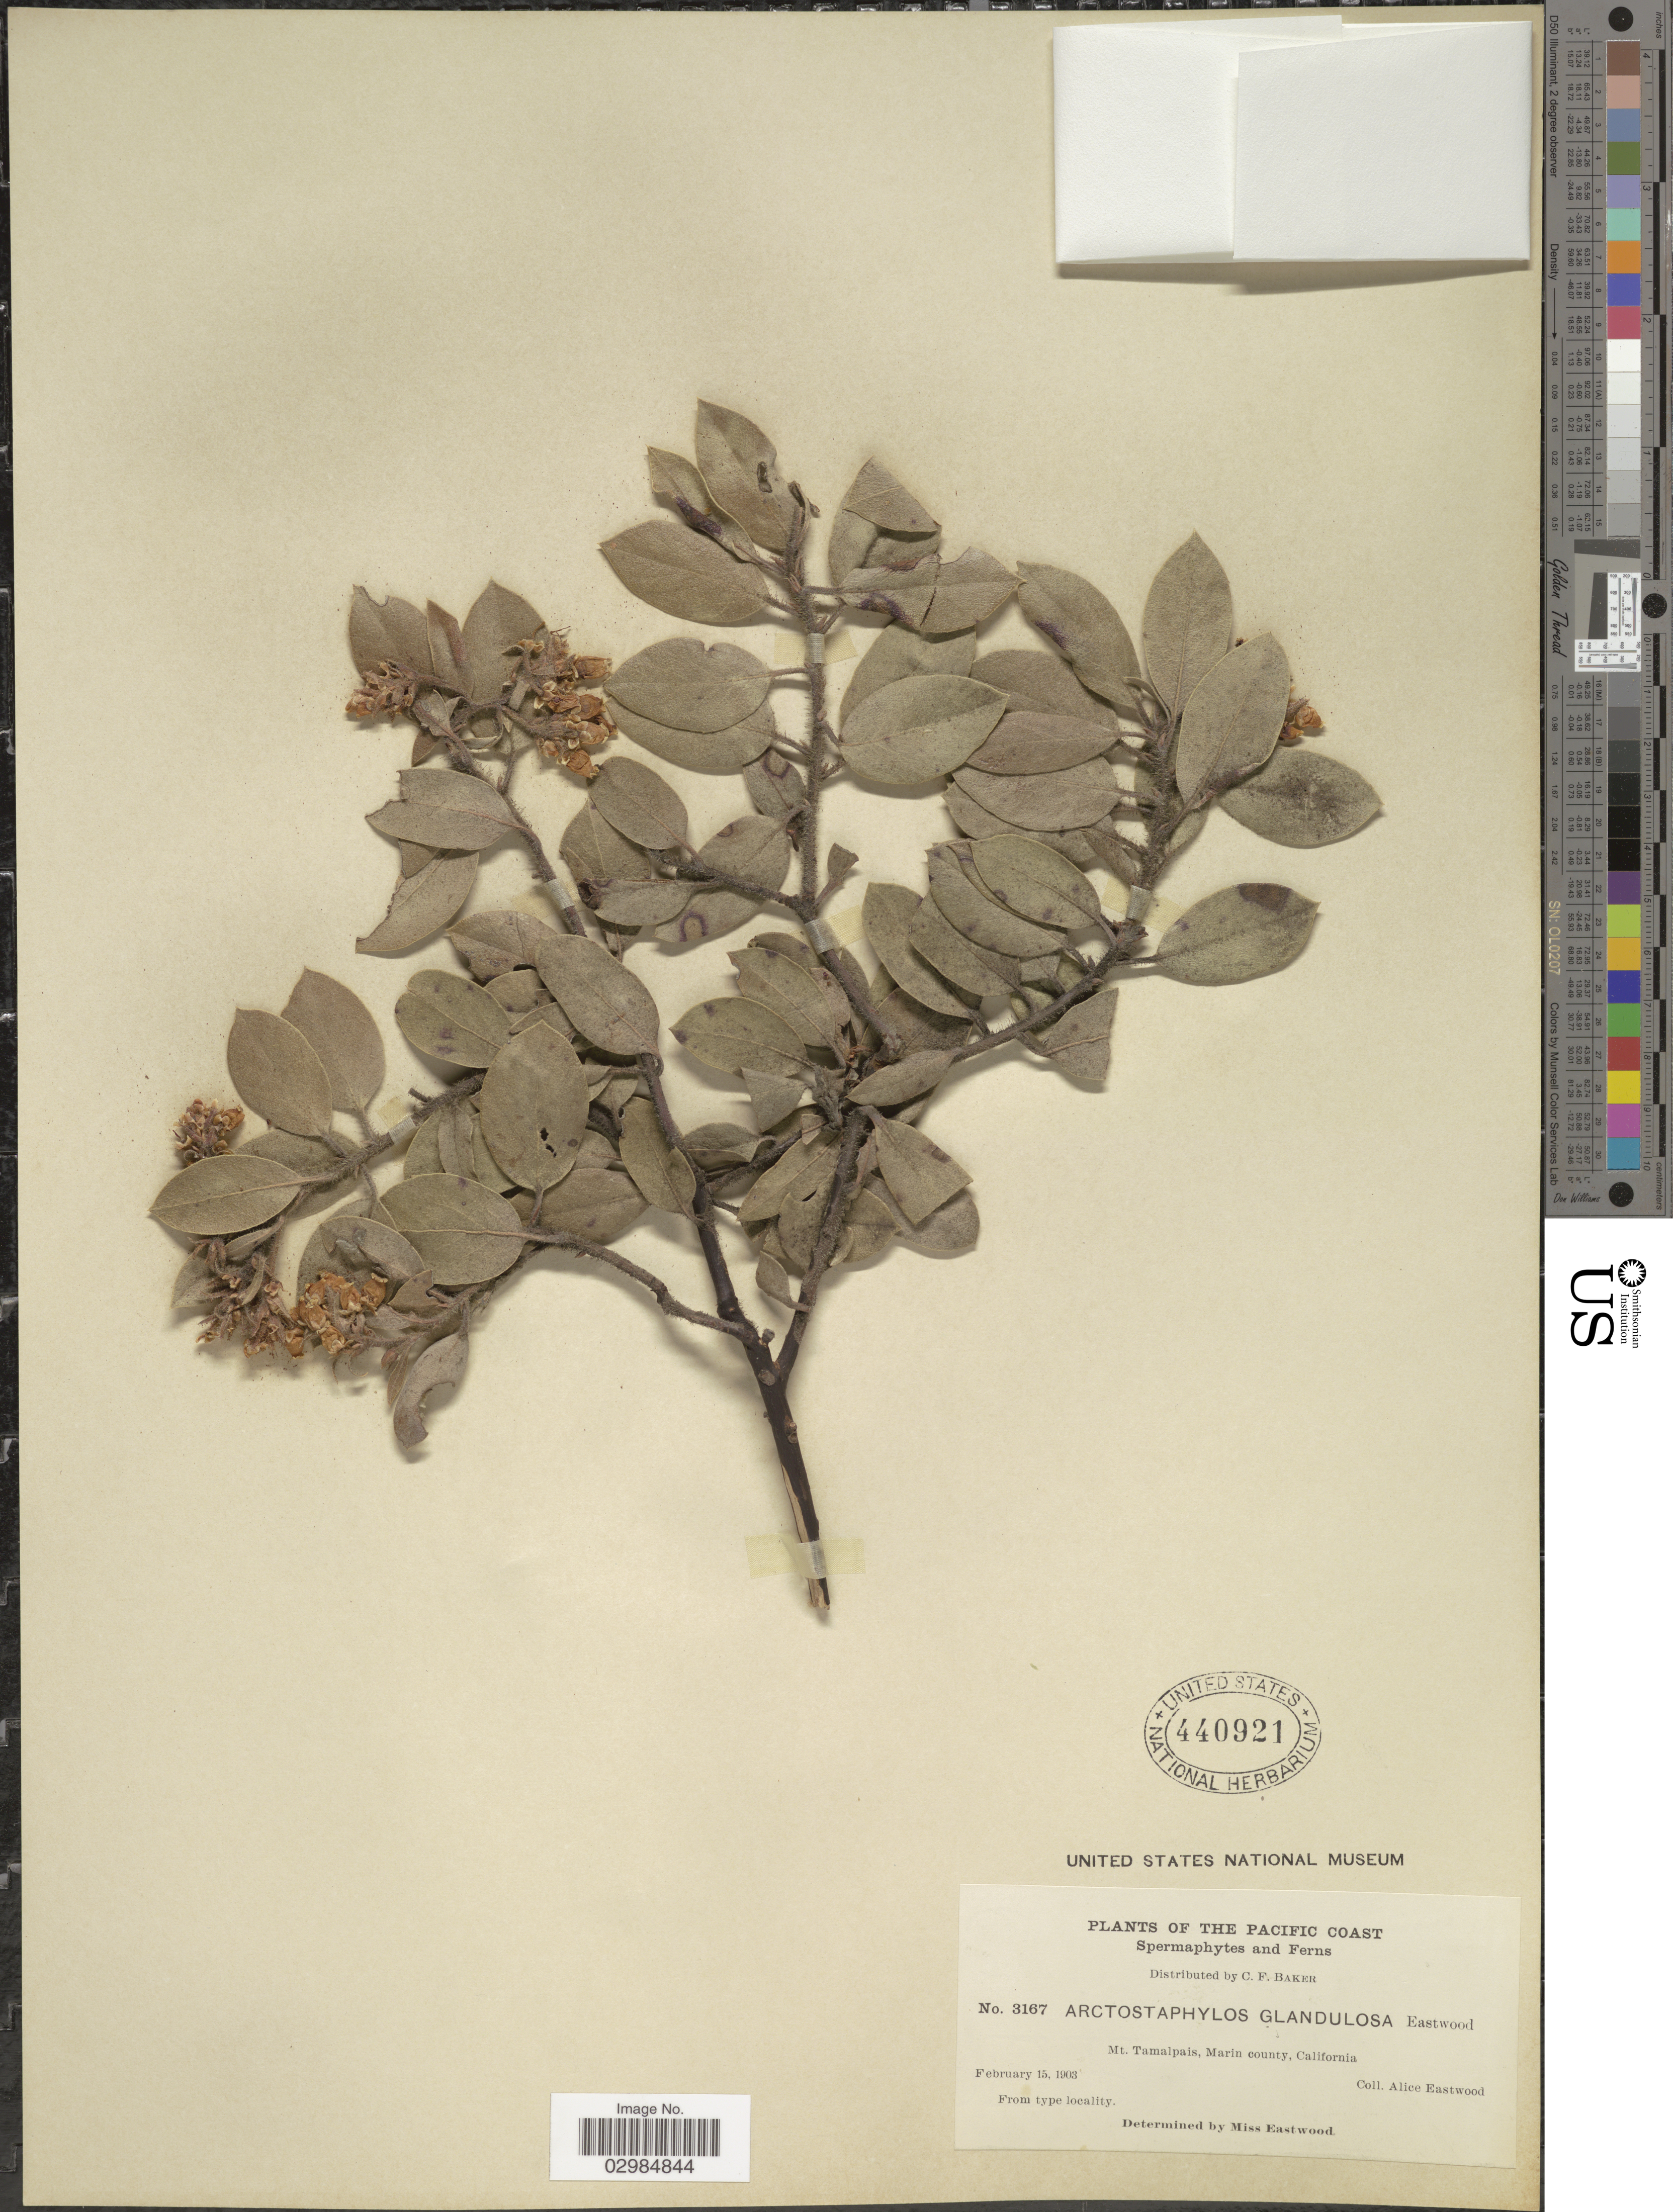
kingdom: Plantae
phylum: Tracheophyta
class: Magnoliopsida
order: Ericales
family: Ericaceae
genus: Arctostaphylos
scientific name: Arctostaphylos tomentosa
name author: (Pursh) Lindl.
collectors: A. Eastwood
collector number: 3167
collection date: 1903-02-15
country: United States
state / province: California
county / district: Marin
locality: The Pacific Coast. Mt. Tamalpais, Marin county.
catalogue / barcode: US 440921